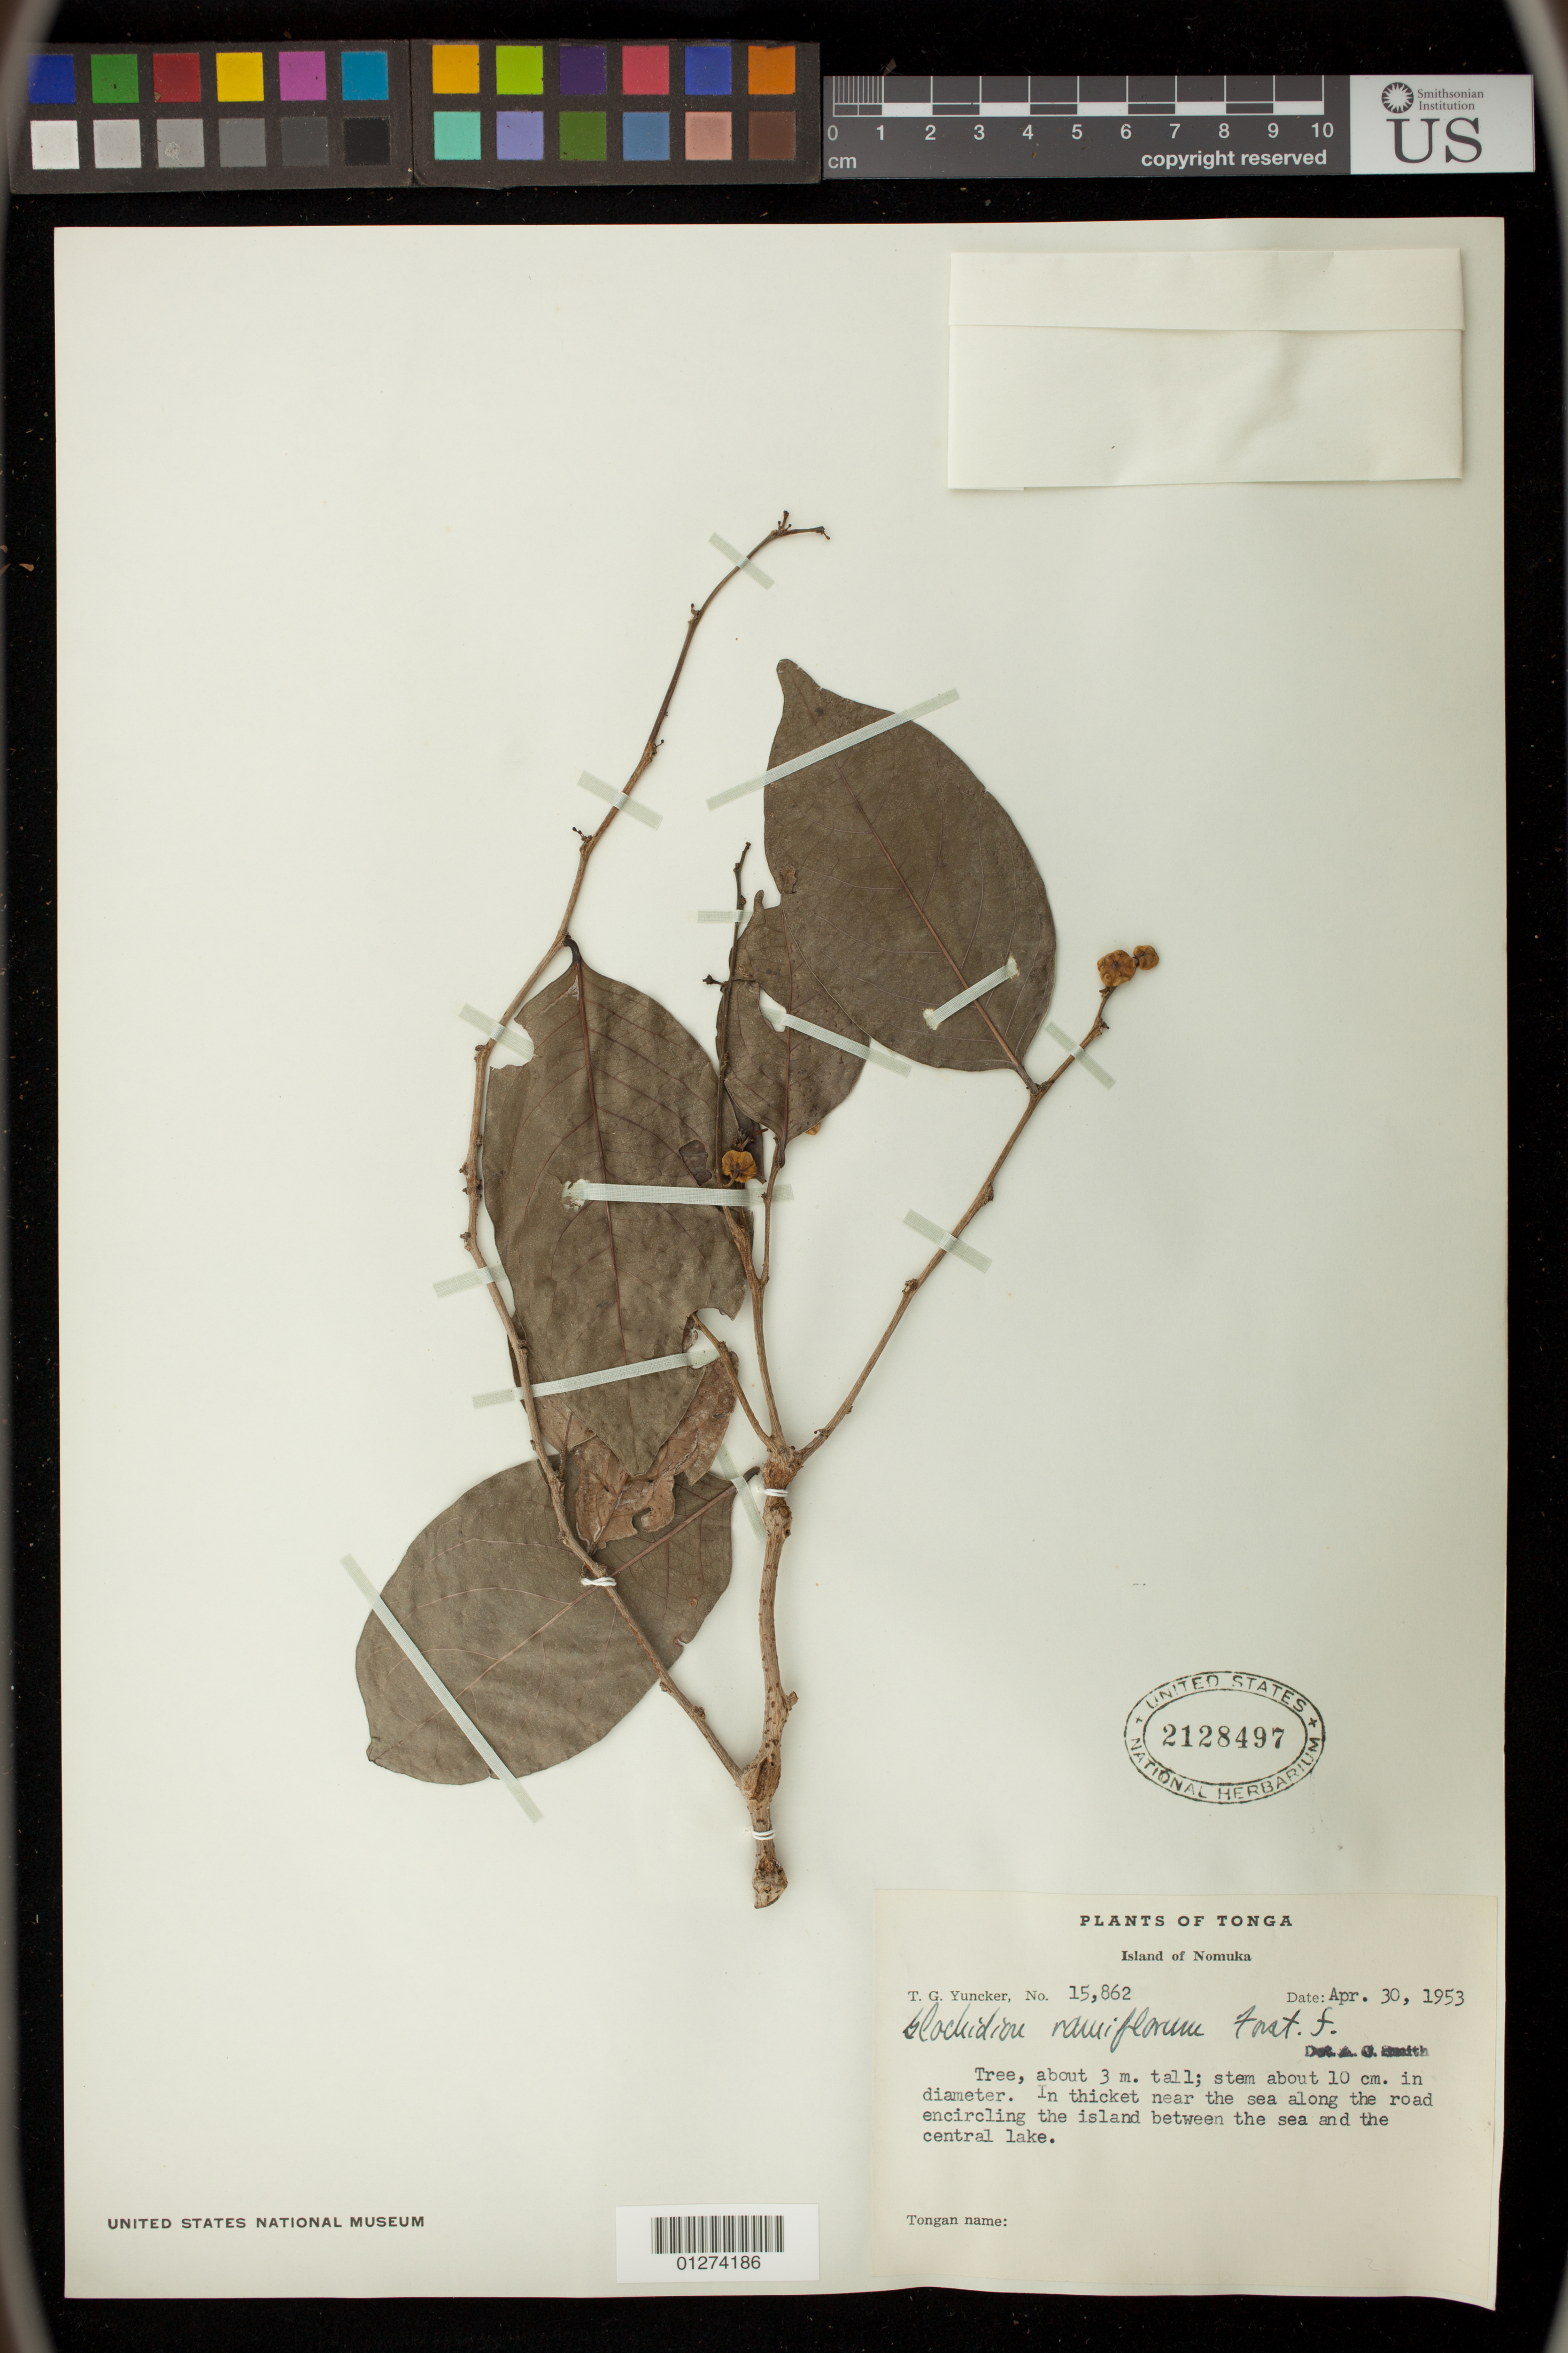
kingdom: Plantae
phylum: Tracheophyta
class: Magnoliopsida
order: Malpighiales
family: Phyllanthaceae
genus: Glochidion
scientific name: Glochidion ramiflorum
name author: J.R. Forst. & G. Forst.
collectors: T. G. Yuncker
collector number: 15862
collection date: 1953-04-30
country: Tonga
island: Nomuka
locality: Near the sea along the roan encircling the island between the sea and the central lake.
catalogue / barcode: US 2128497